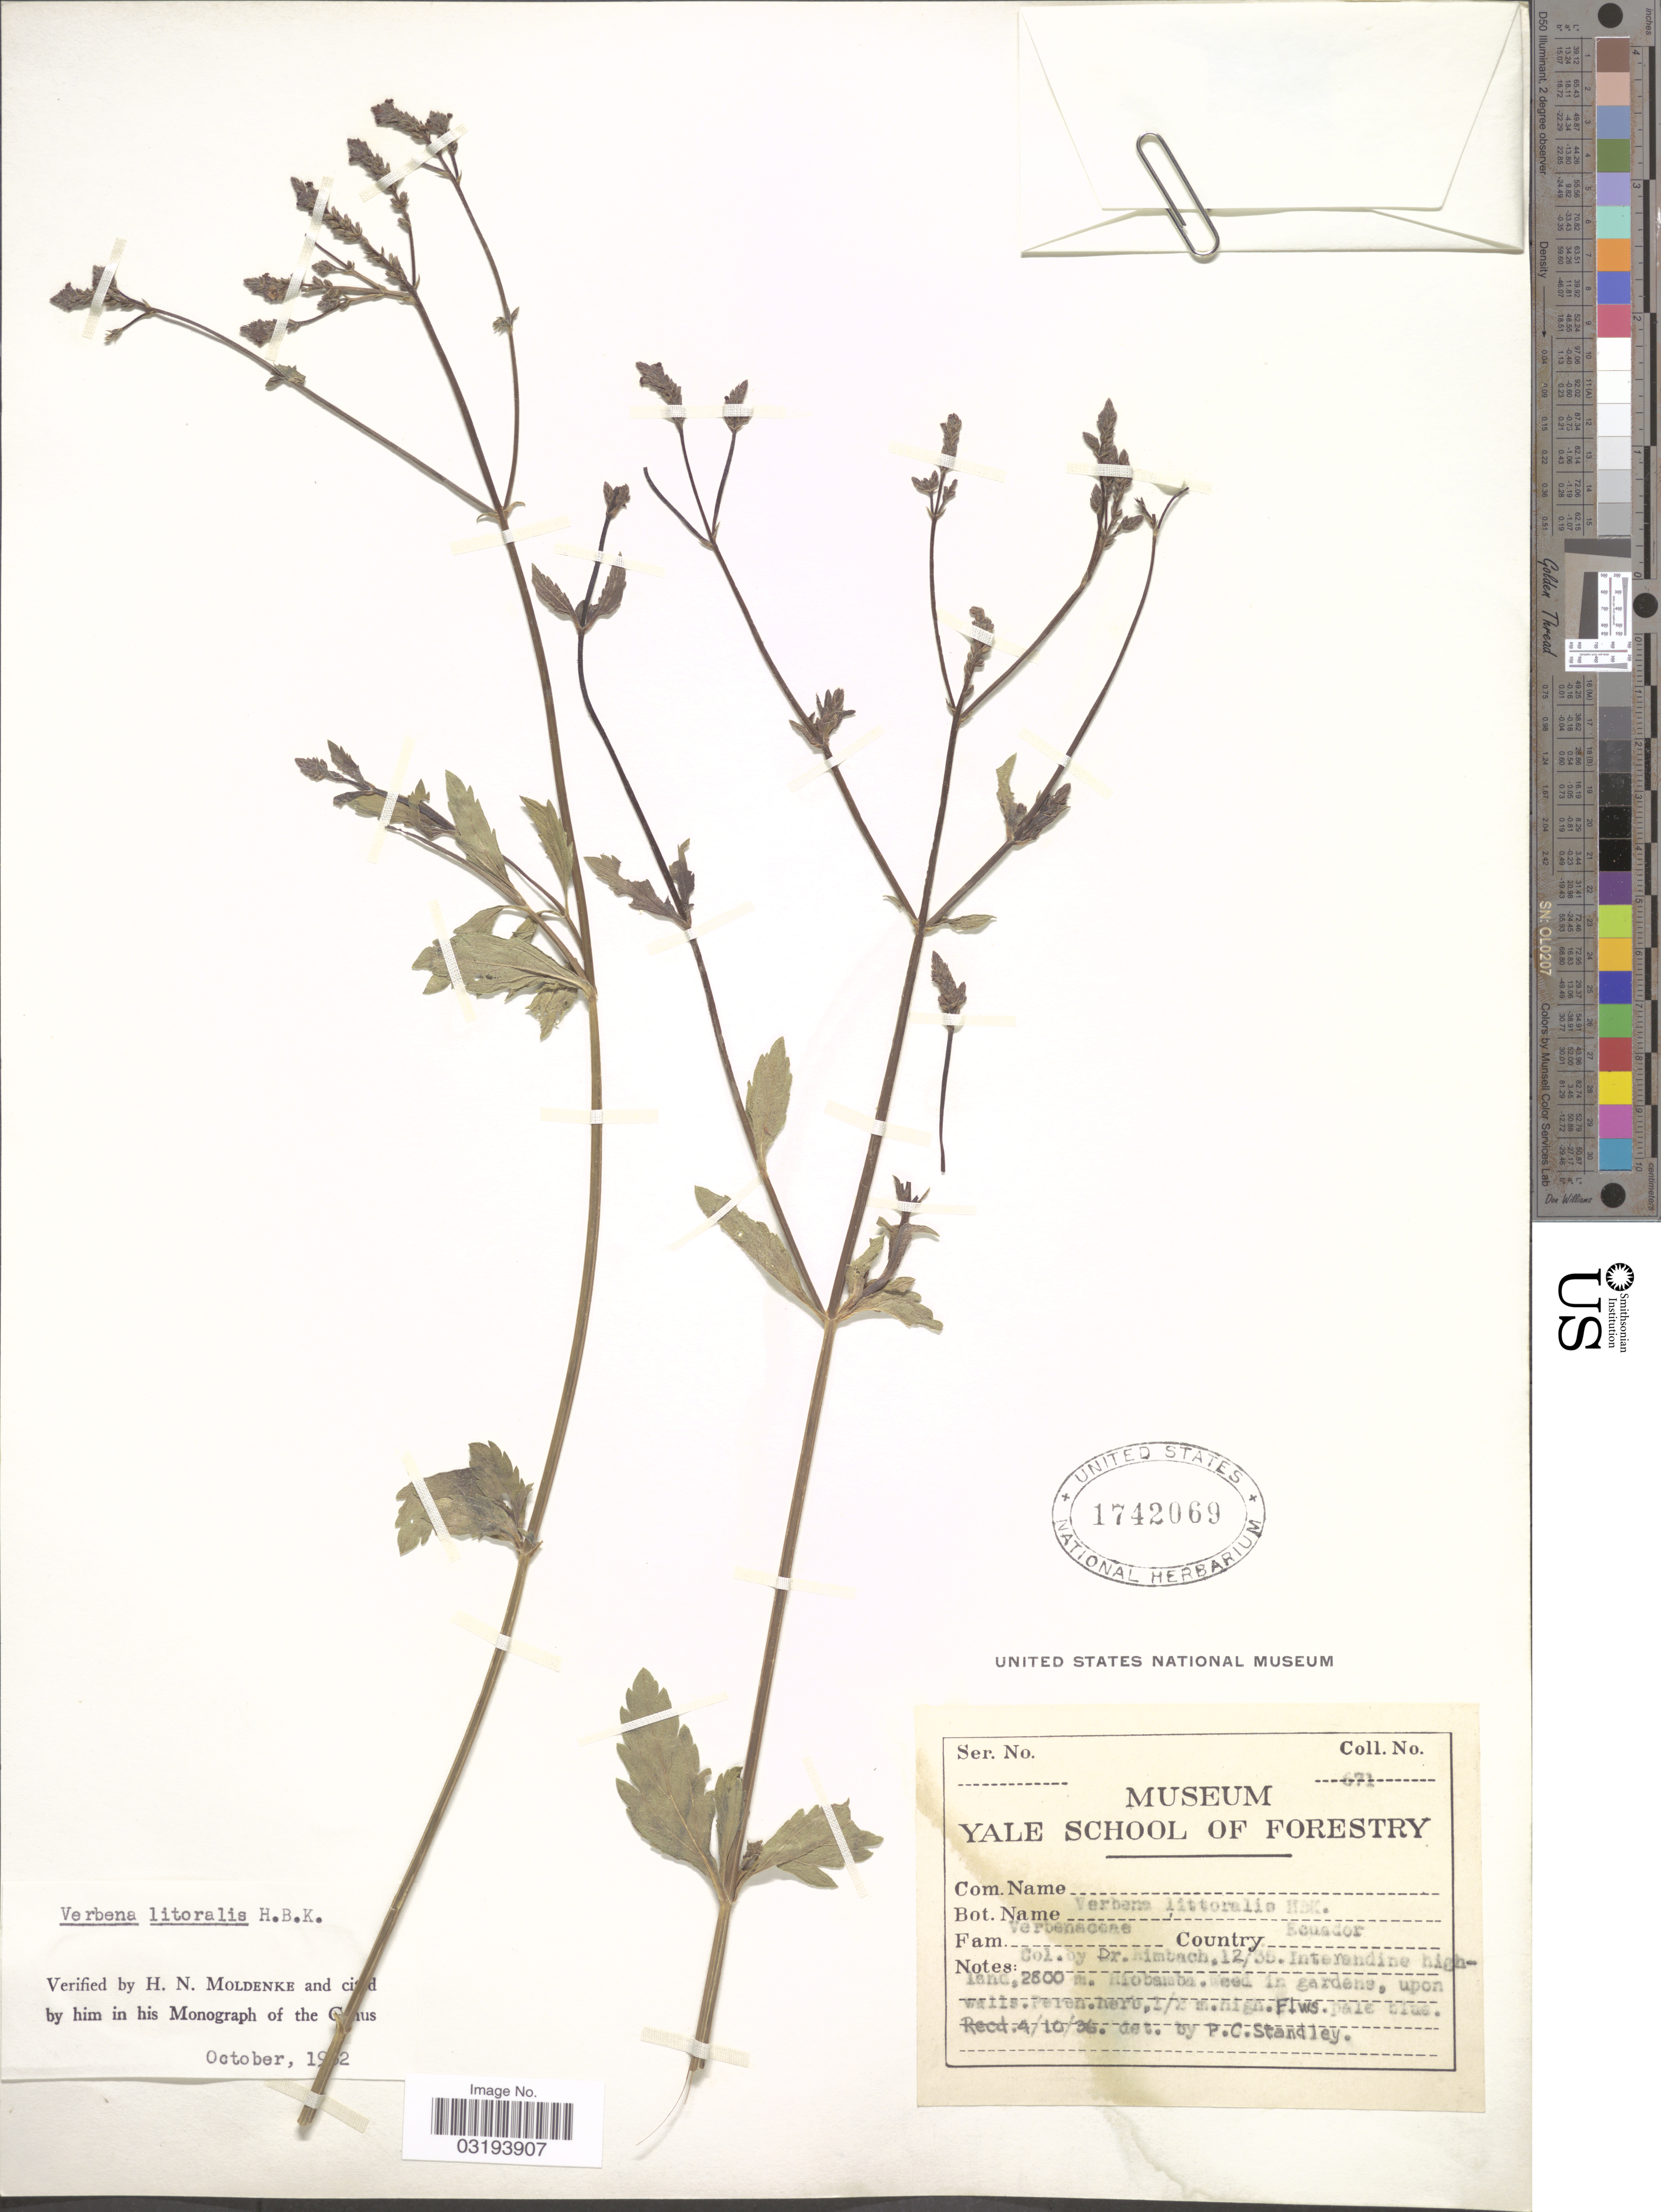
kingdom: Plantae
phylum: Tracheophyta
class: Magnoliopsida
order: Lamiales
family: Verbenaceae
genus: Verbena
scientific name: Verbena litoralis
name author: Kunth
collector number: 671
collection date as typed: Transcribed d/m/y: /12/35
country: Ecuador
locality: Riobamba.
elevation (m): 2800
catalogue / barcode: US 1742069